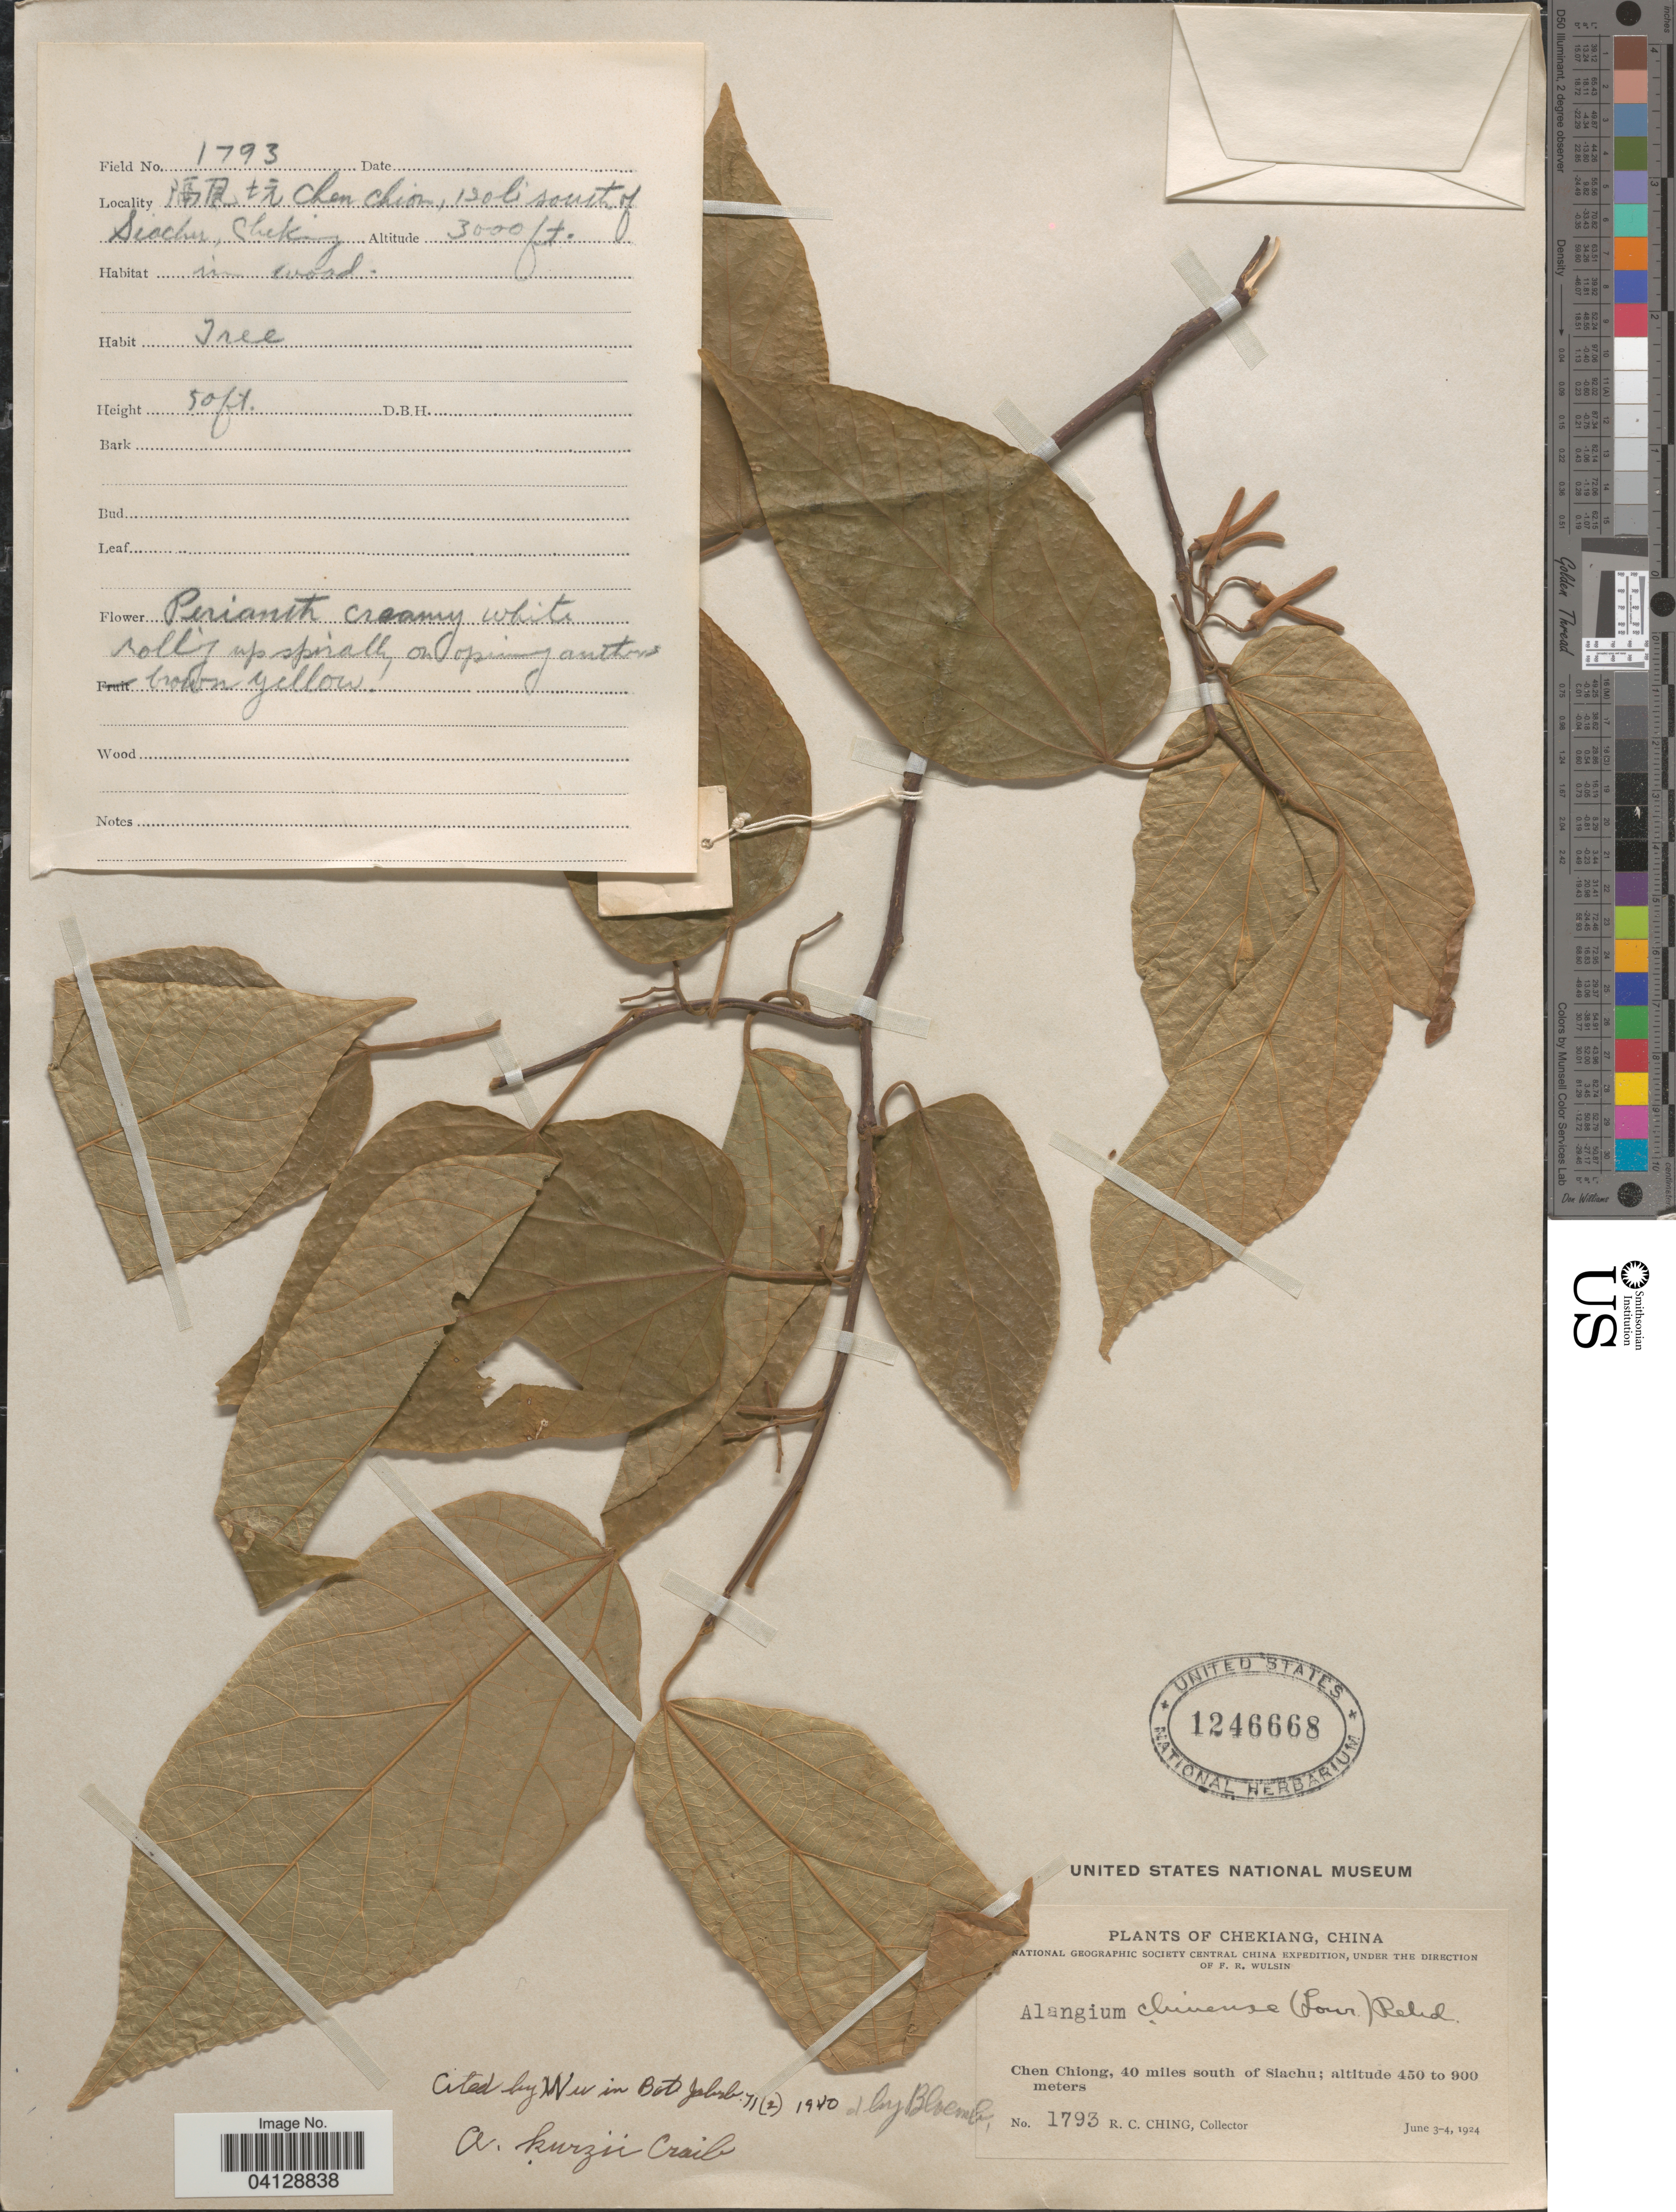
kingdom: Plantae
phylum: Tracheophyta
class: Magnoliopsida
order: Cornales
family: Cornaceae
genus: Alangium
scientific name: Alangium kurzii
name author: Craib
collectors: R. C. Ching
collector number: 1793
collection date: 1924-06-03/1924-06-04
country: China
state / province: Zhejiang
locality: Chekiang. National Geographic Society Central China Expedition. Chen Chiong, 40 miles south of Siachu.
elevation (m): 450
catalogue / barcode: US 1246668